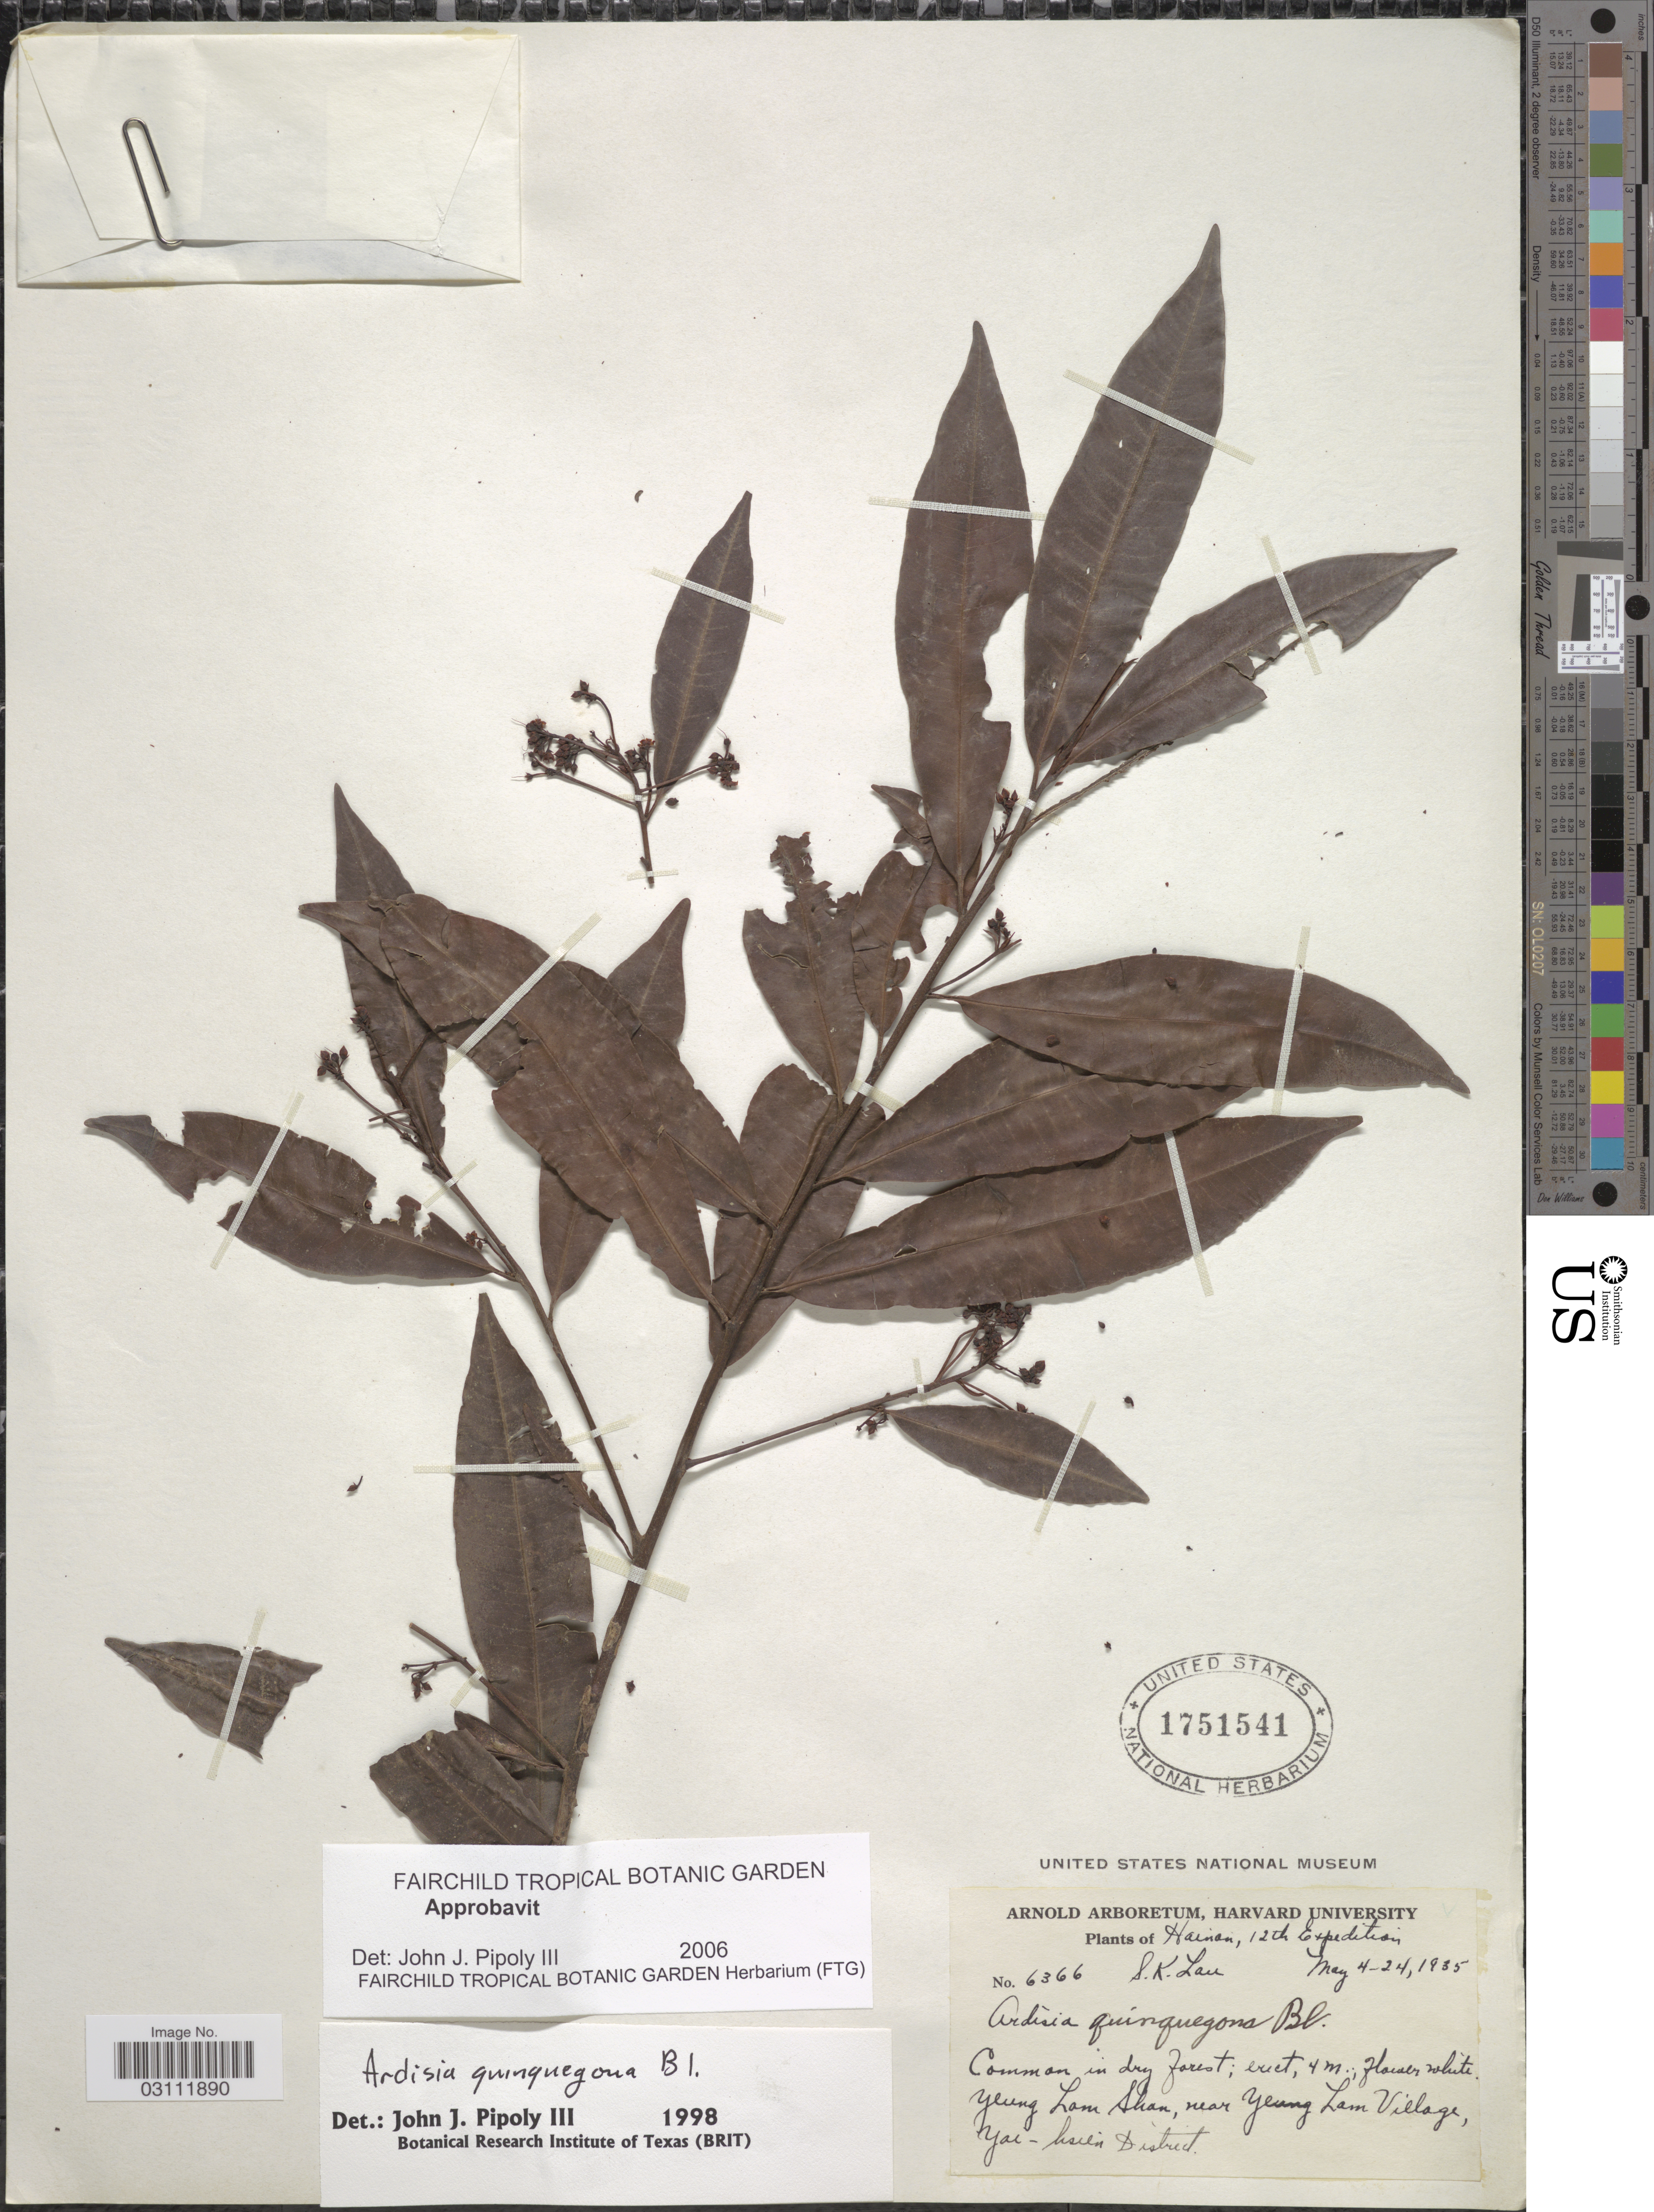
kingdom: Plantae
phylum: Tracheophyta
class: Magnoliopsida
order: Ericales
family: Primulaceae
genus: Ardisia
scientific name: Ardisia quinquegona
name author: Blume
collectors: S. K. Lau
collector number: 6366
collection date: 1935-05-04/1935-05-24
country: China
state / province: Hainan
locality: Yeung Lam Shan, near Yeung Lam Village, Yai-hsien District.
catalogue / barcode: US 1751541